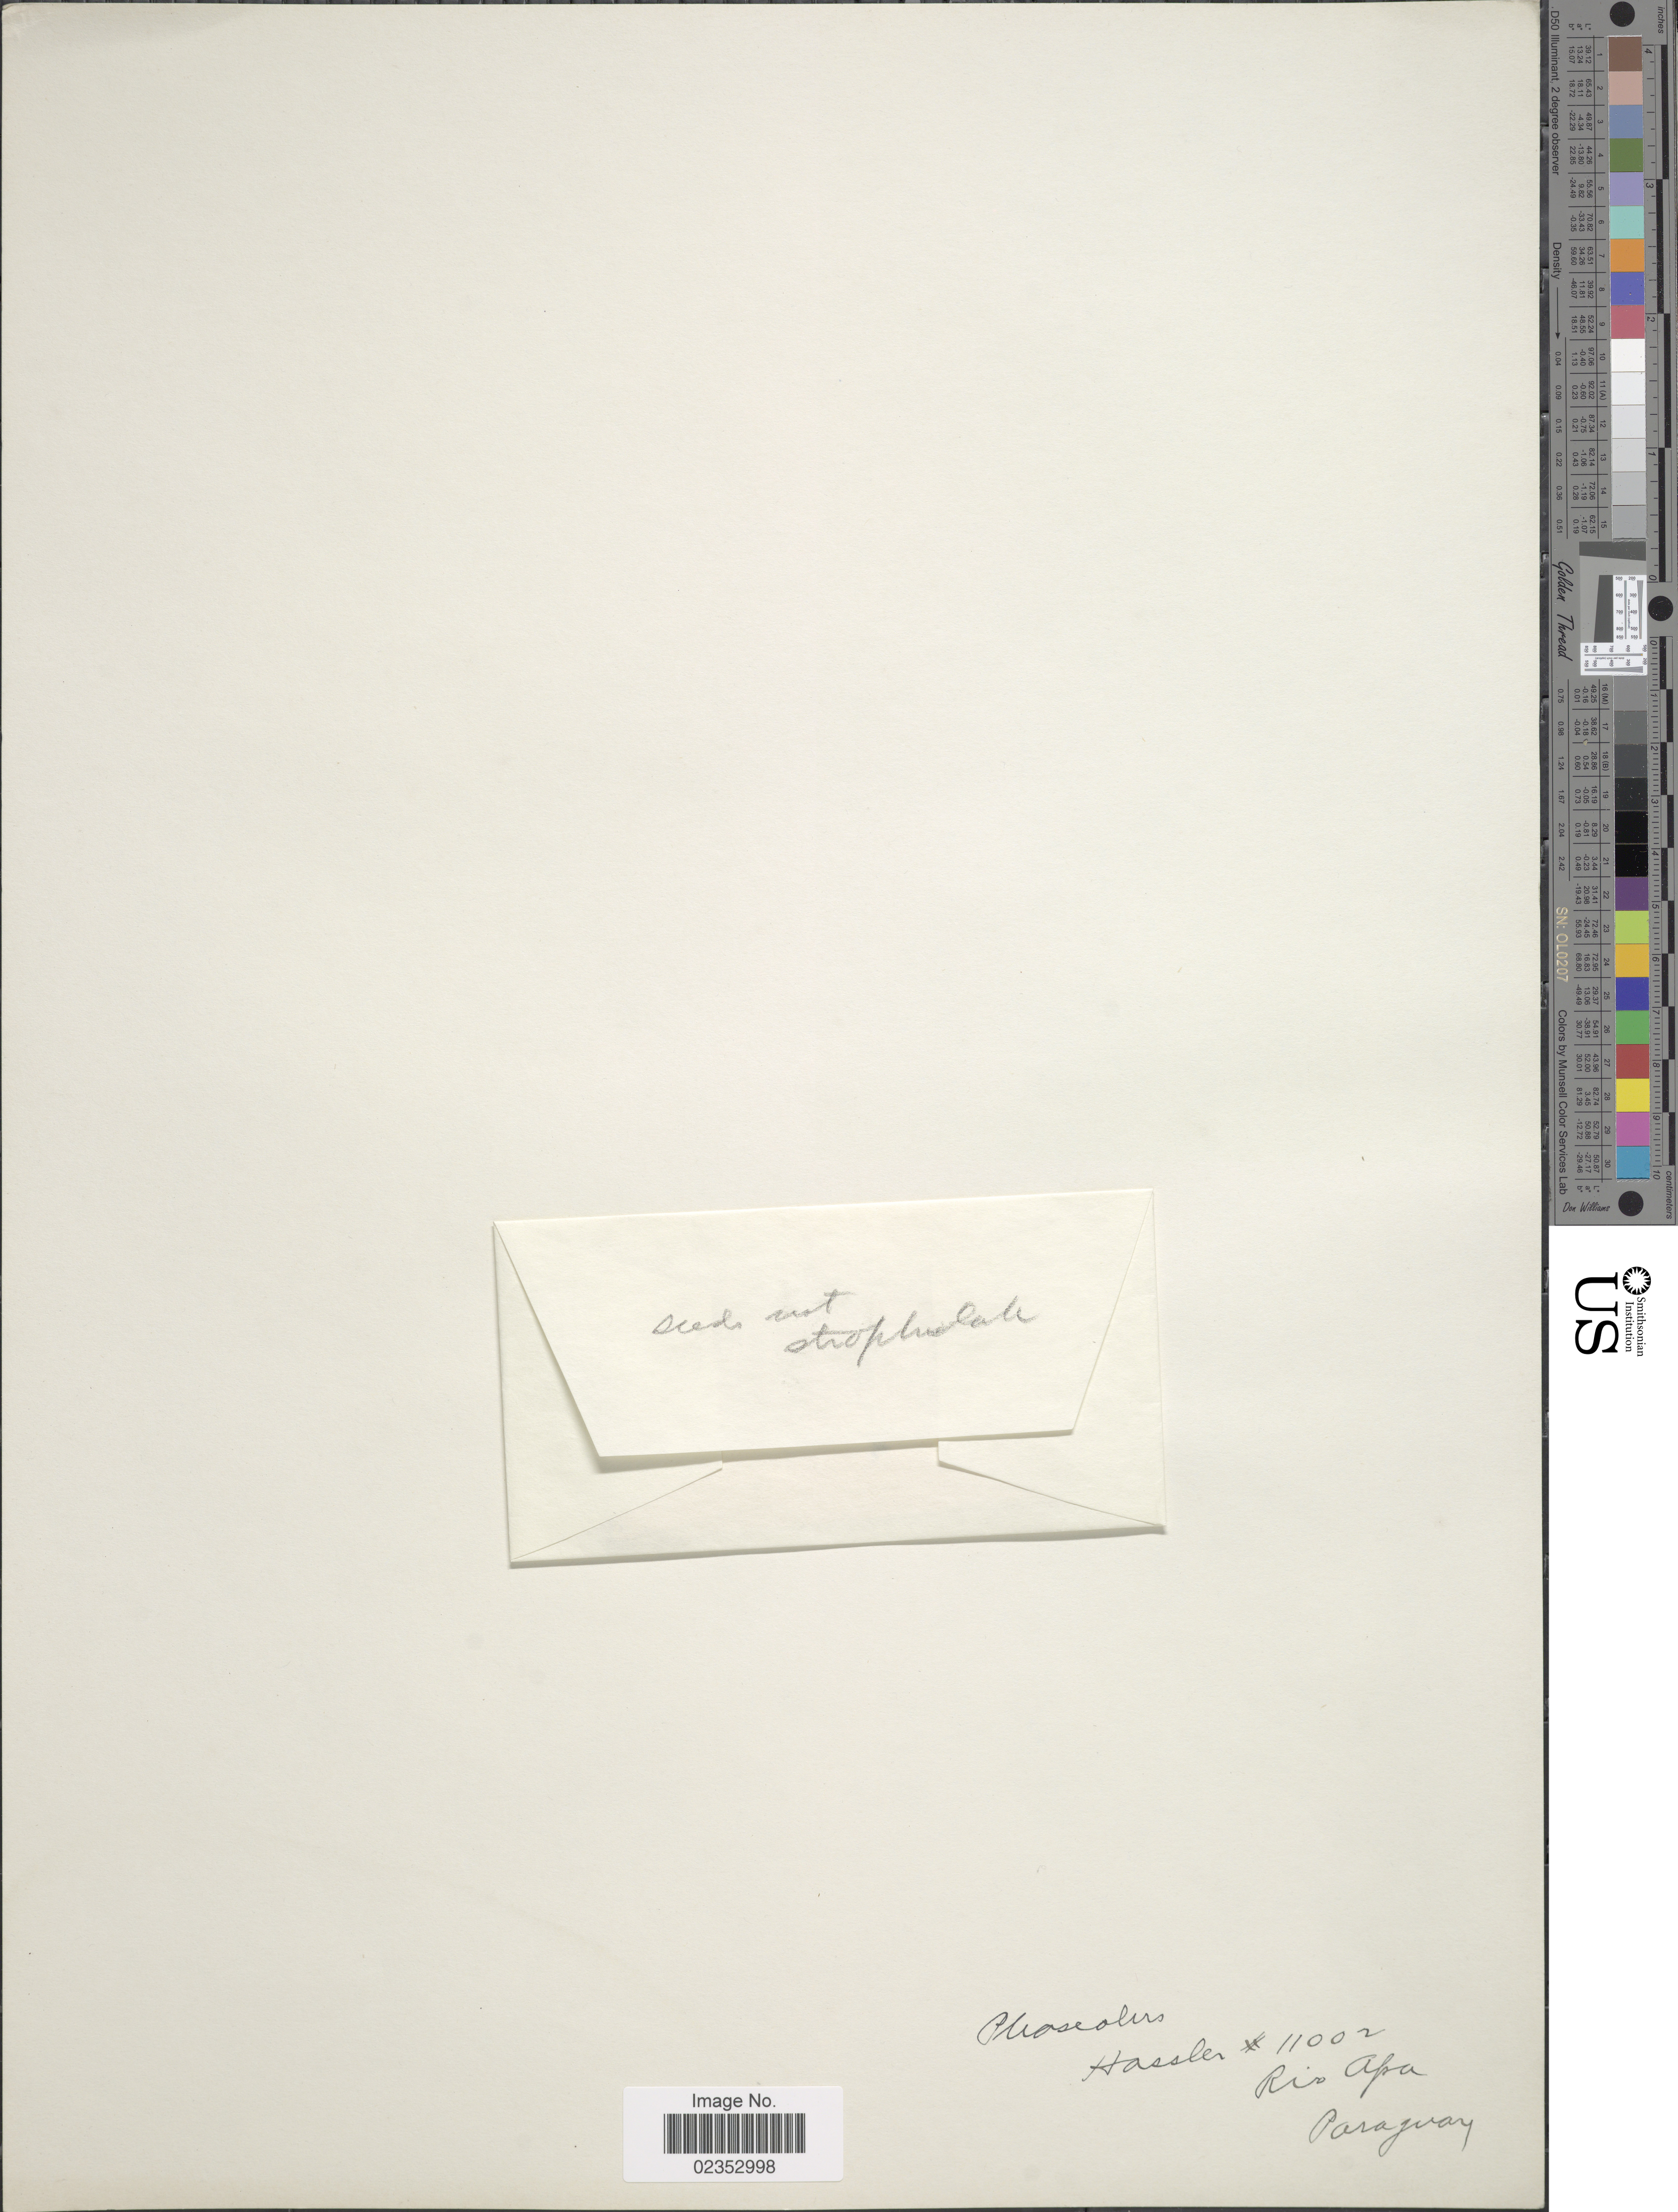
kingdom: Plantae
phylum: Tracheophyta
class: Magnoliopsida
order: Fabales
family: Fabaceae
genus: Macroptilium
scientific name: Macroptilium psammodes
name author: (Lindm.) S.I.Drewes & R.A. Palacios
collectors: Hassler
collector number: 11002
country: Paraguay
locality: Rio Apa